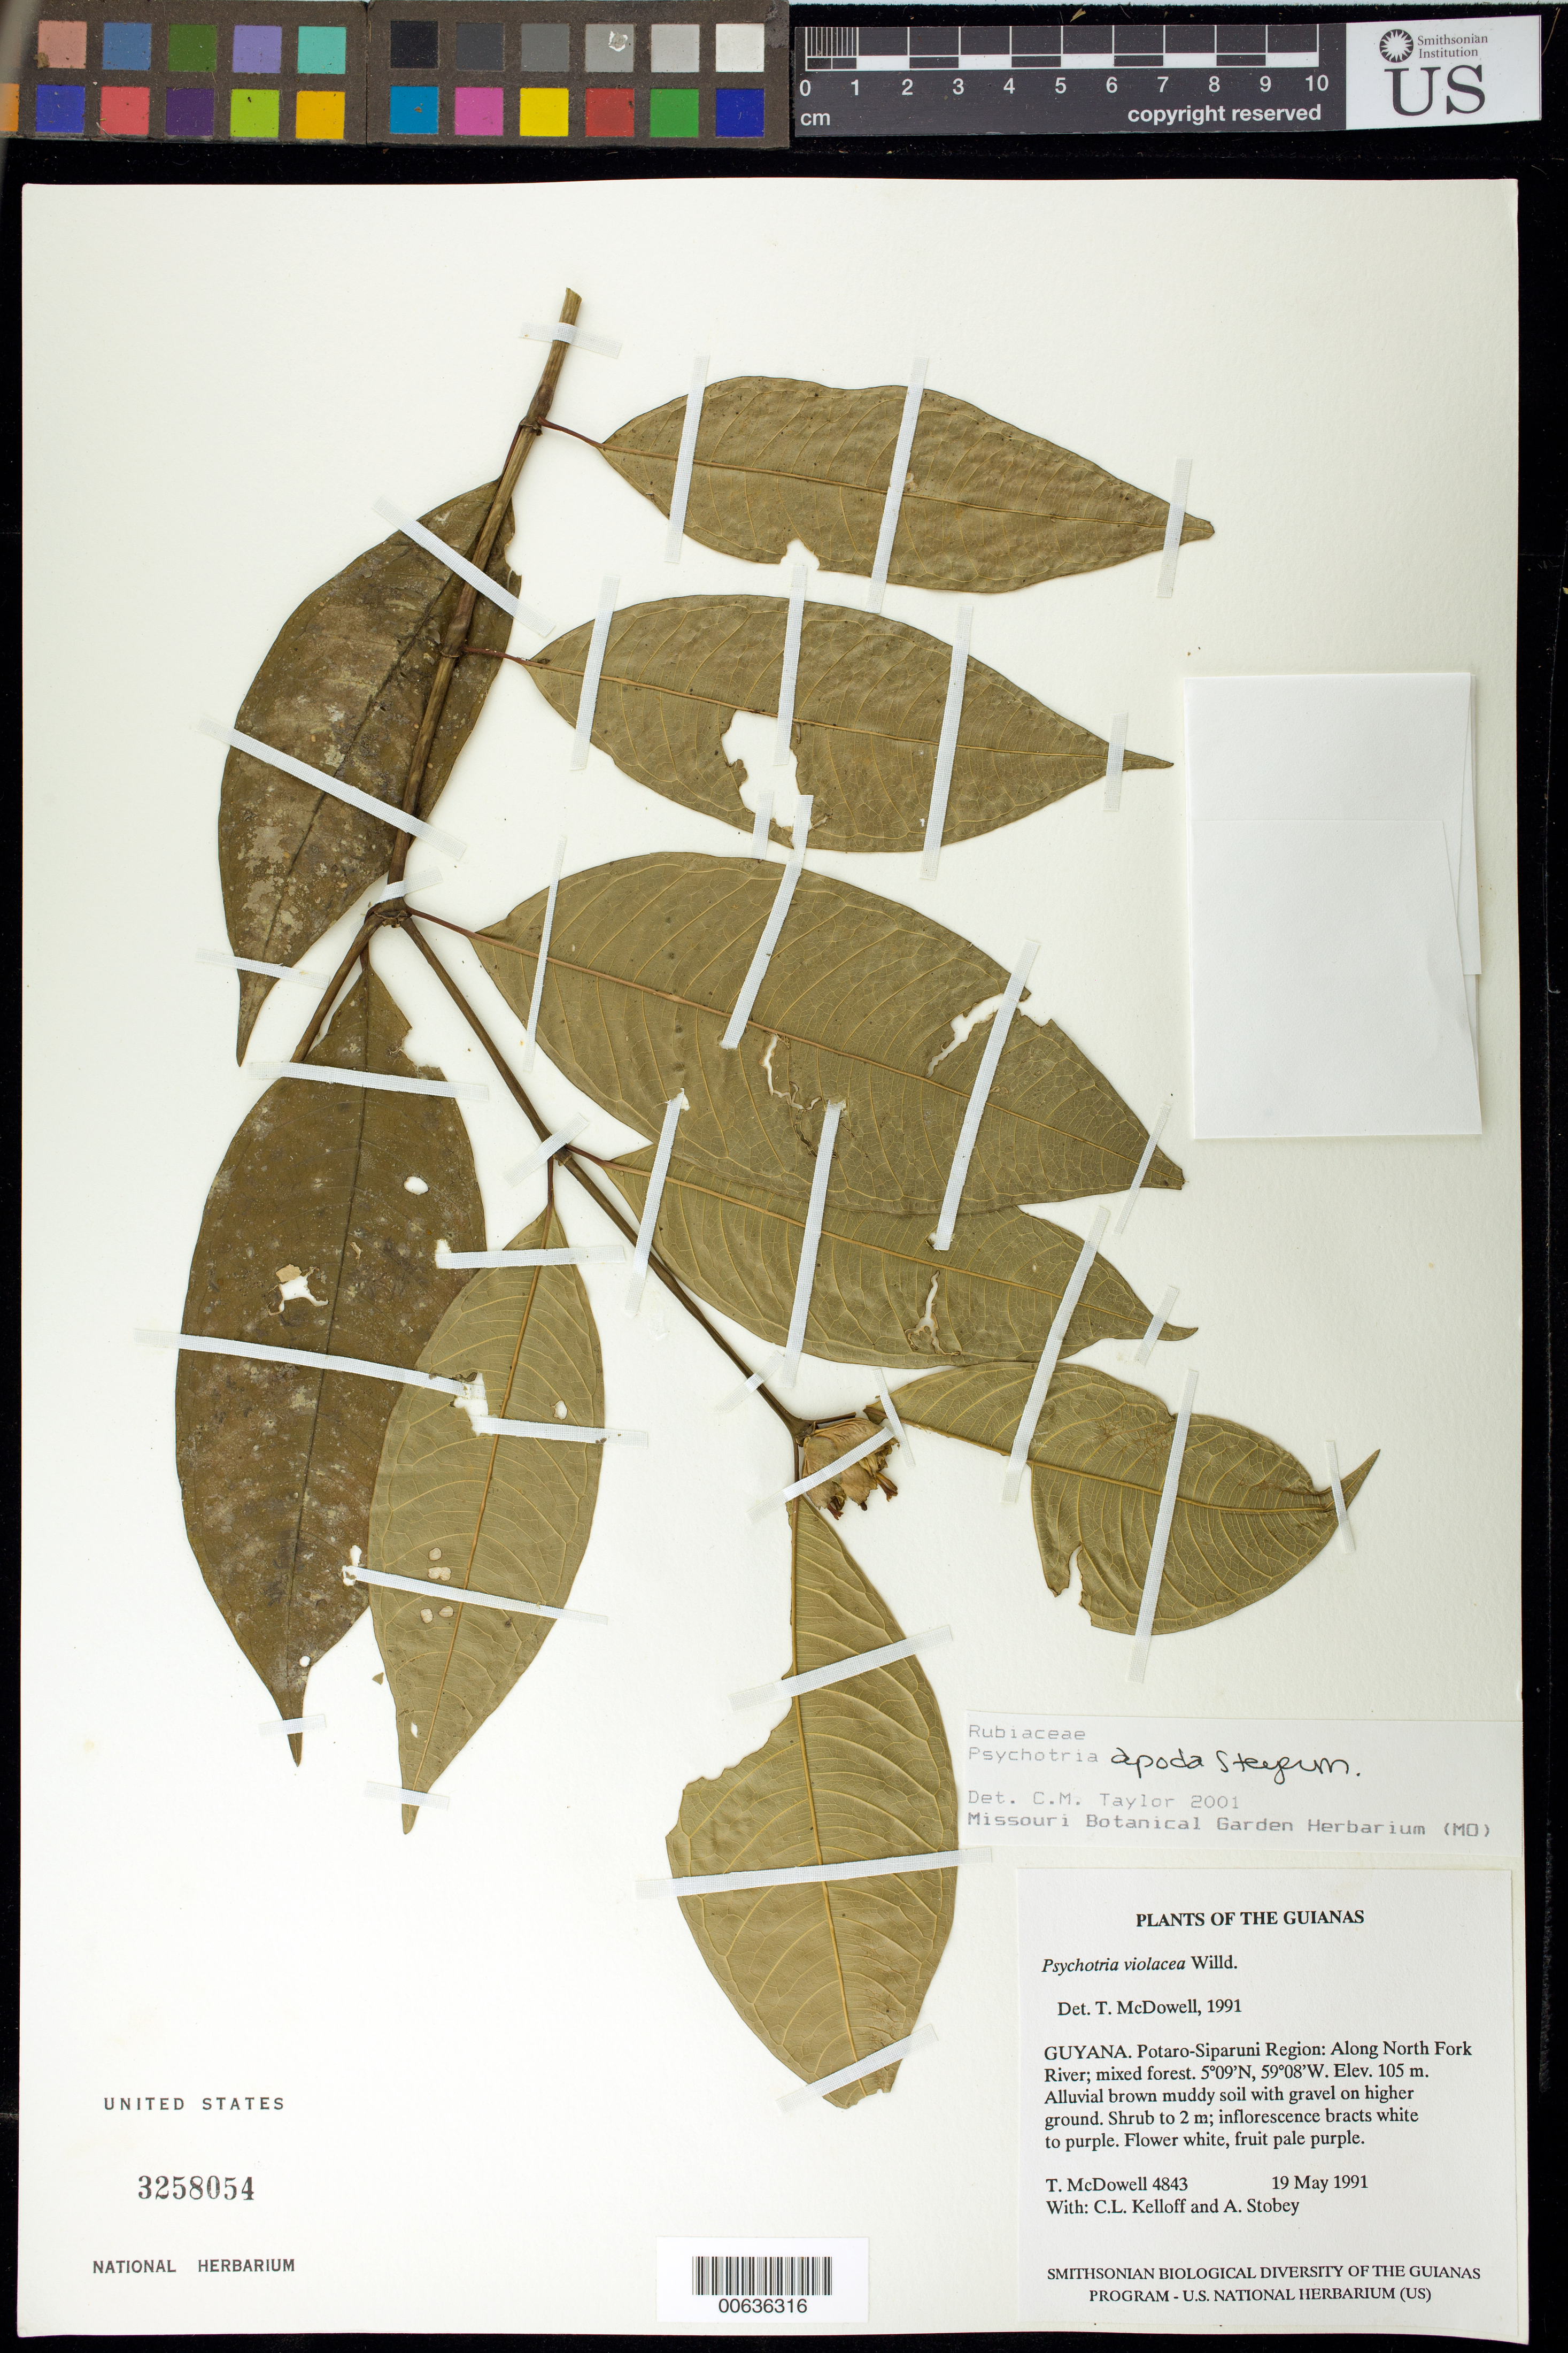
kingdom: Plantae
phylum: Tracheophyta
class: Magnoliopsida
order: Gentianales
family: Rubiaceae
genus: Palicourea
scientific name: Palicourea apoda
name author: (Steyerm.) Delprete & J.H. Kirkbr.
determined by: Kirkbride, J. H., Jr.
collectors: T. McDowell, C. L. Kelloff & A. Stobey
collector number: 4843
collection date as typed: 19 May 1991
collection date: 1991-05-19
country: Guyana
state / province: Potaro-Siparuni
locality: Along North Fork River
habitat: Mixed forest. Alluvial brown muddy soil with gravel on higher ground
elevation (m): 105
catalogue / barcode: US 3258054